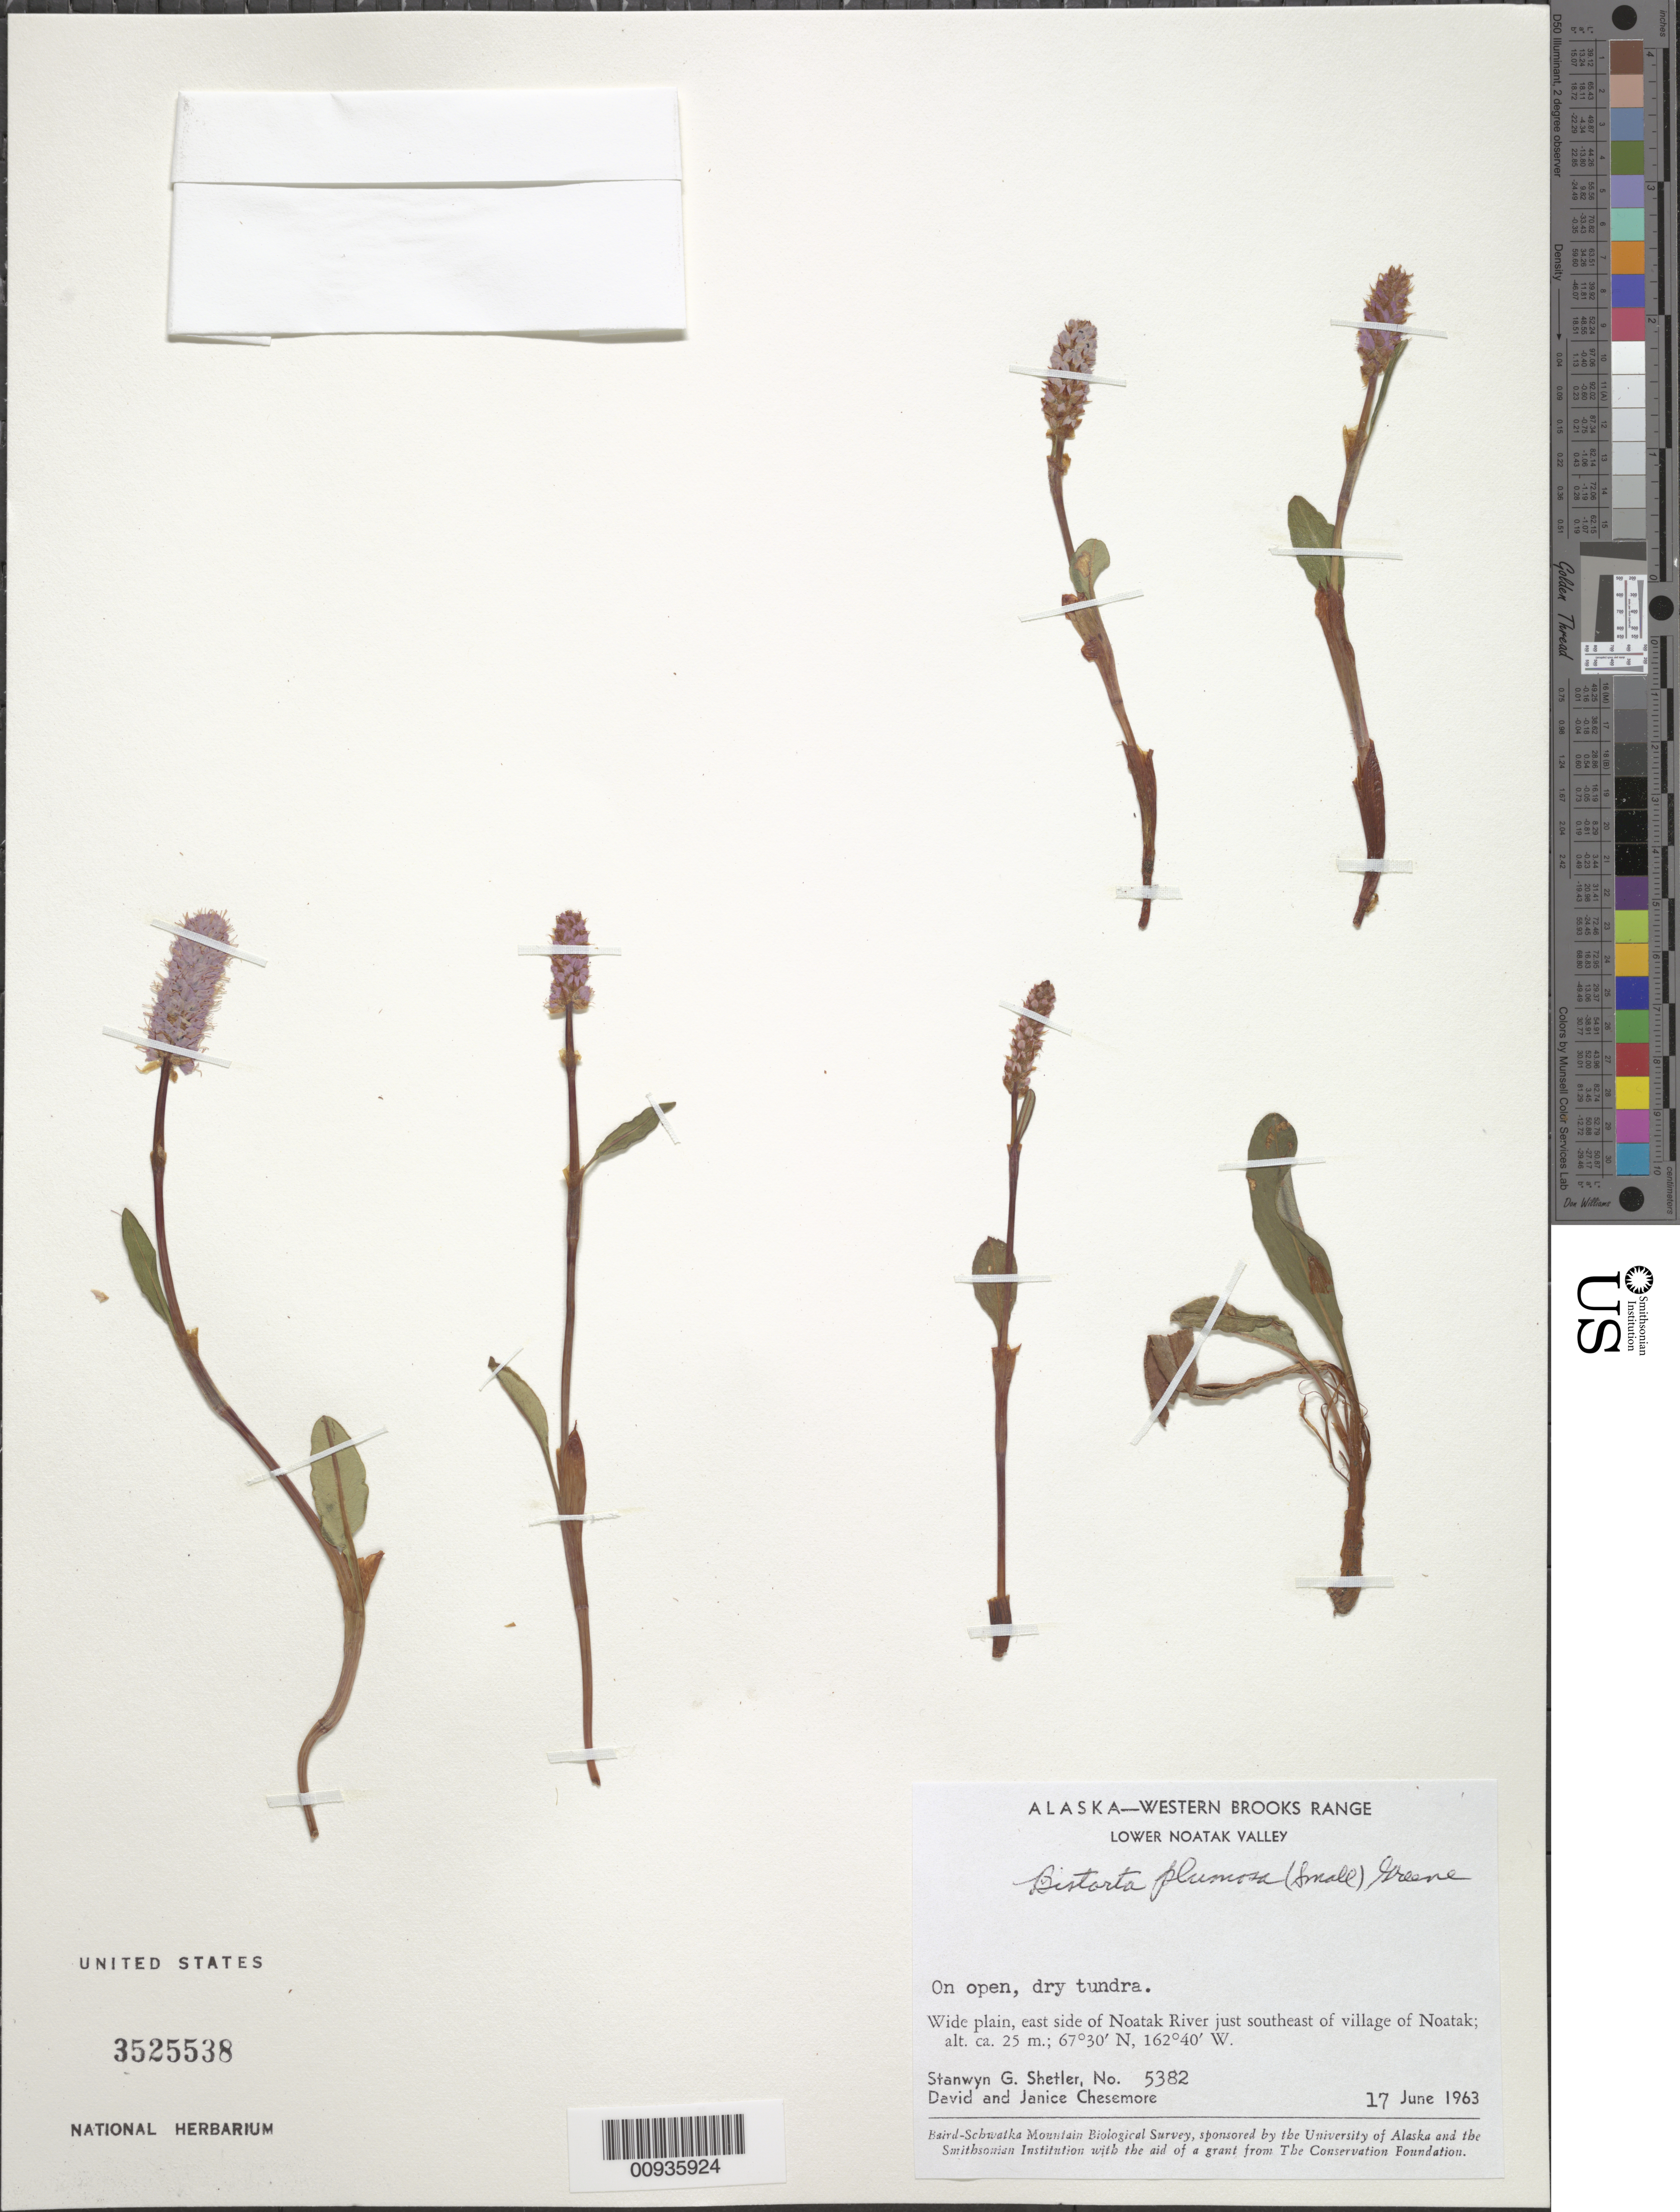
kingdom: Plantae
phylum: Tracheophyta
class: Magnoliopsida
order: Caryophyllales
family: Polygonaceae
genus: Bistorta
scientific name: Bistorta plumosa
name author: (Small) Greene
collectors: S. Shetler, D. Chesemore & J. Chesemore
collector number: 5382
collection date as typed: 17 Jun 1963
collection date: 1963-06-17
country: United States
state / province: Alaska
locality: East side of Noatak River just southeast of village of Noatak. Western Brooks Range, Lower Noatak Valley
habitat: Wide plain. On open, dry tundra.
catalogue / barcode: US 3525538